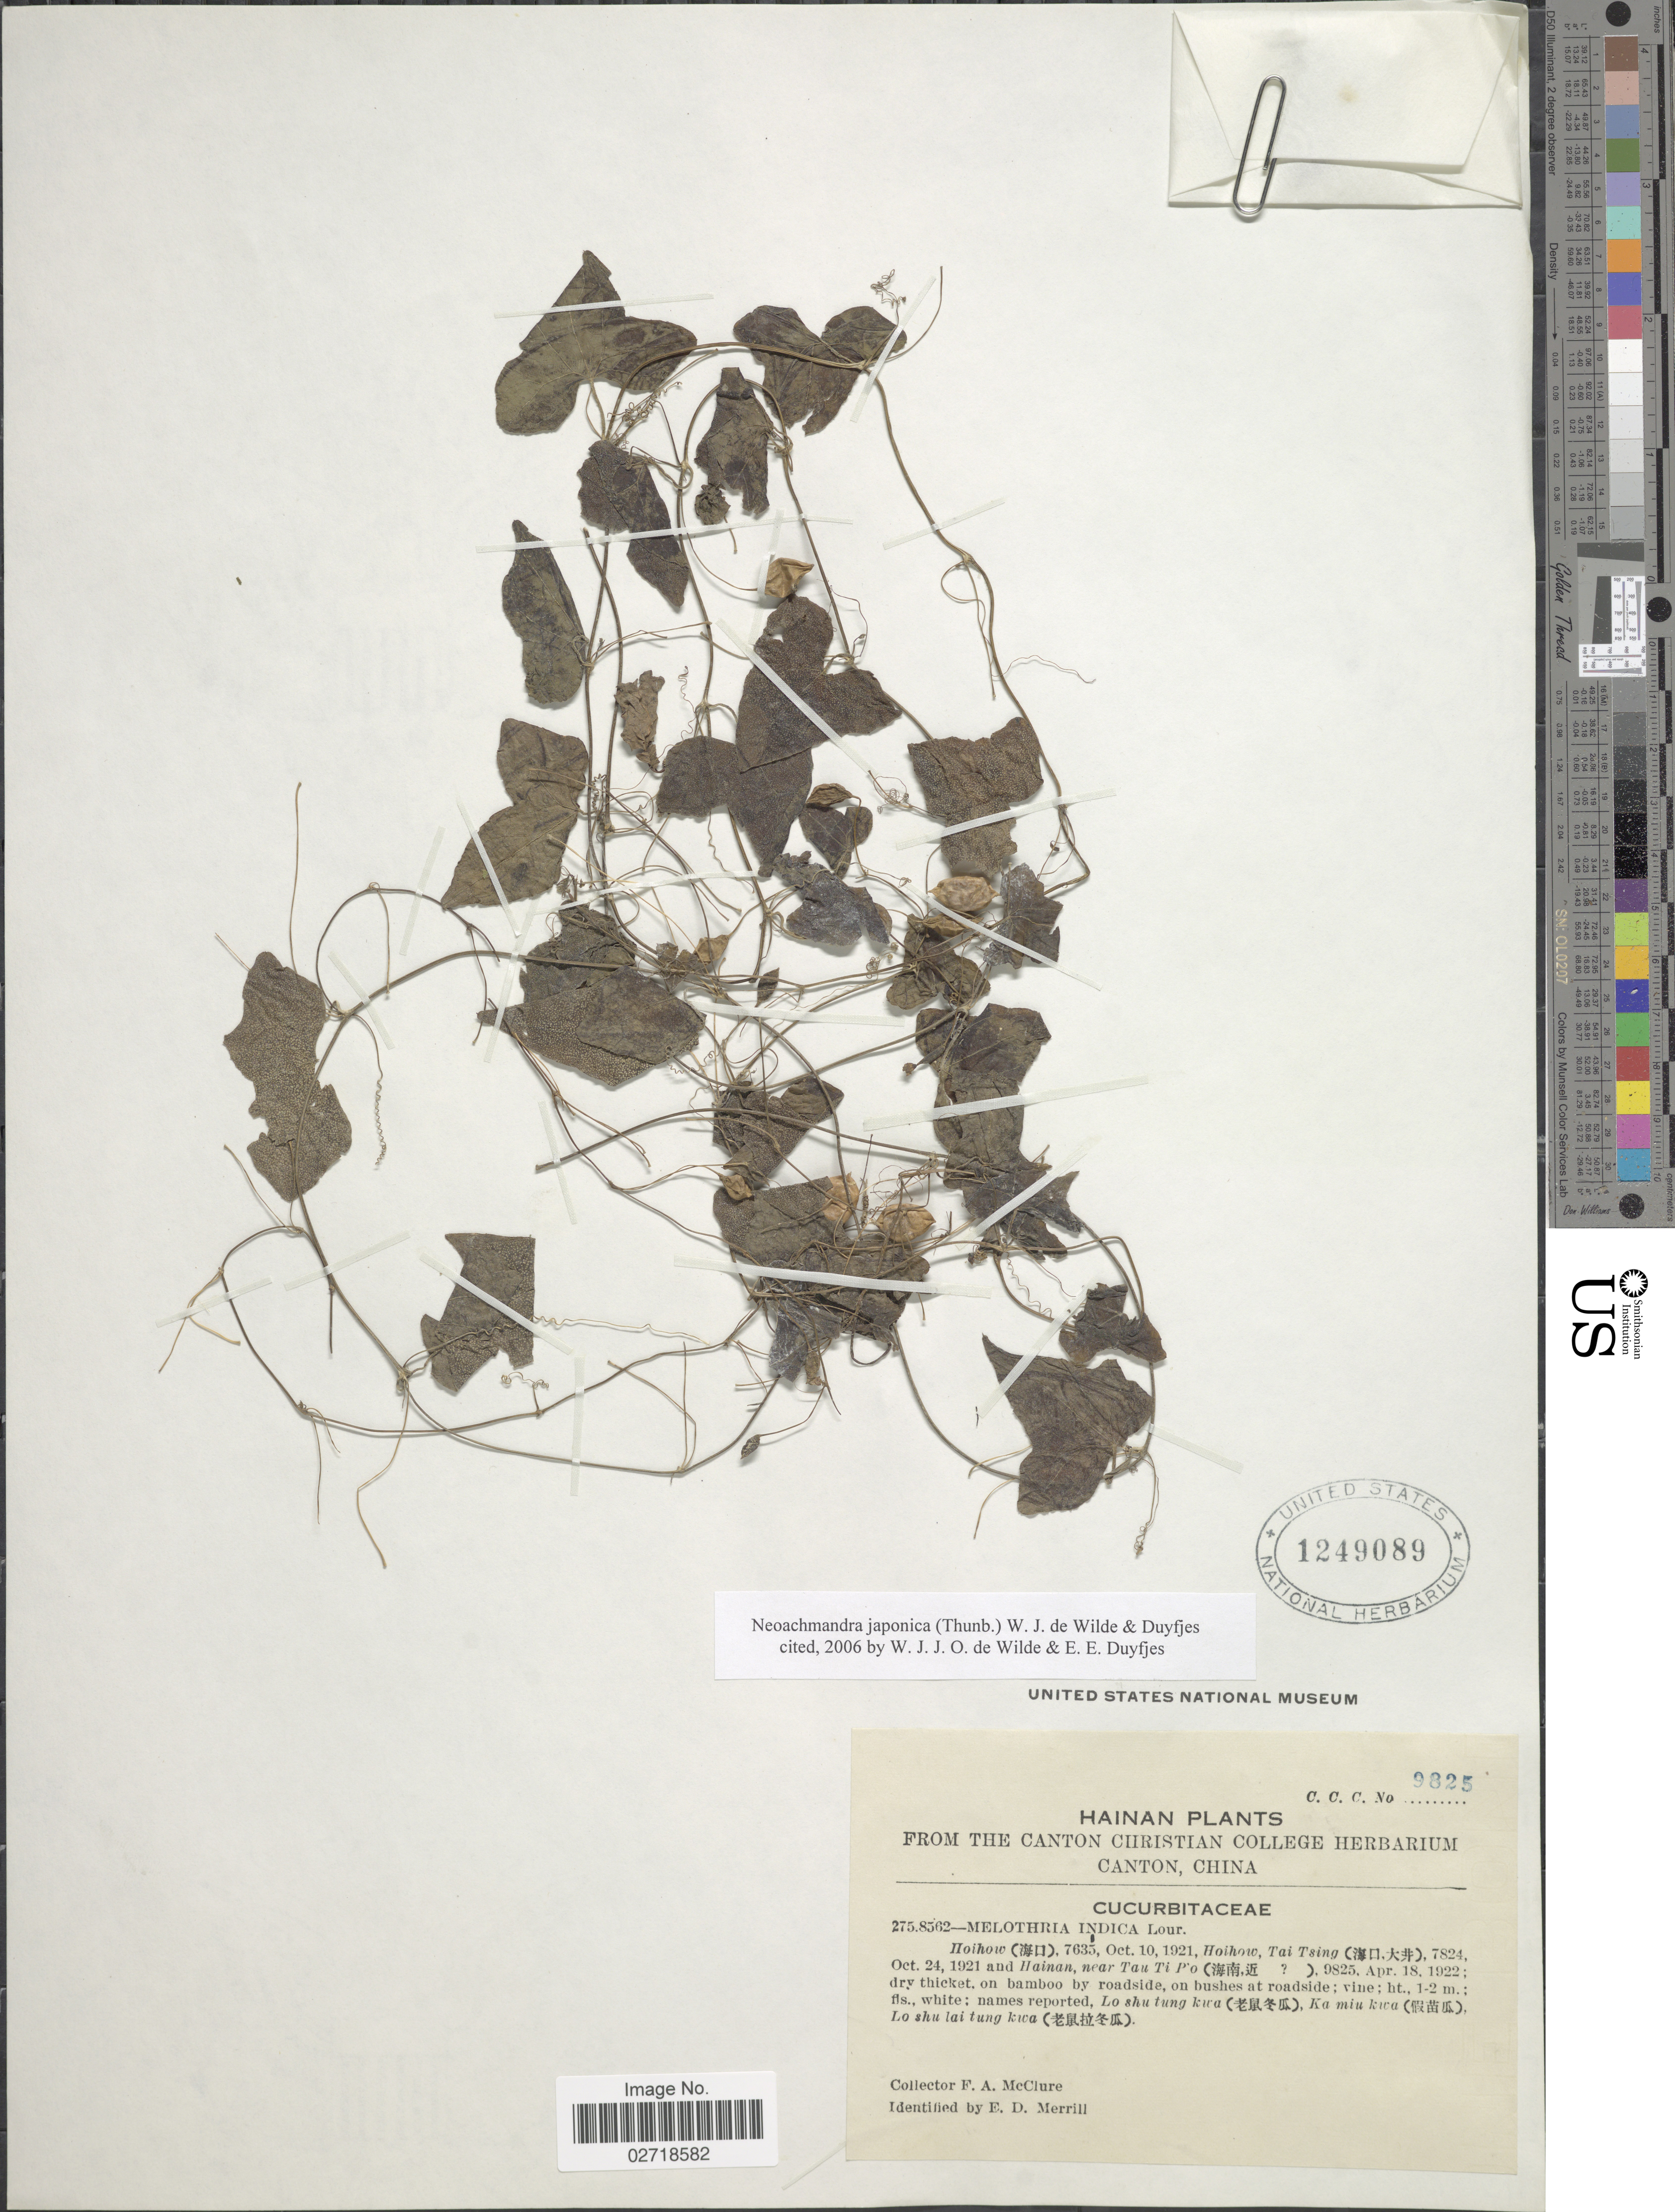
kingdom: Plantae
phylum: Tracheophyta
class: Magnoliopsida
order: Cucurbitales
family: Cucurbitaceae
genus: Zehneria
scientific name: Zehneria japonica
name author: (Thunb.) H.Y. Liu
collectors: F. A. McClure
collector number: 9825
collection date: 1921-10-10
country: China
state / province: Hainan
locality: Hoihow, Tai Tsing, and Hainan, near Tau Ti P'o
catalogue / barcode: US 1249089